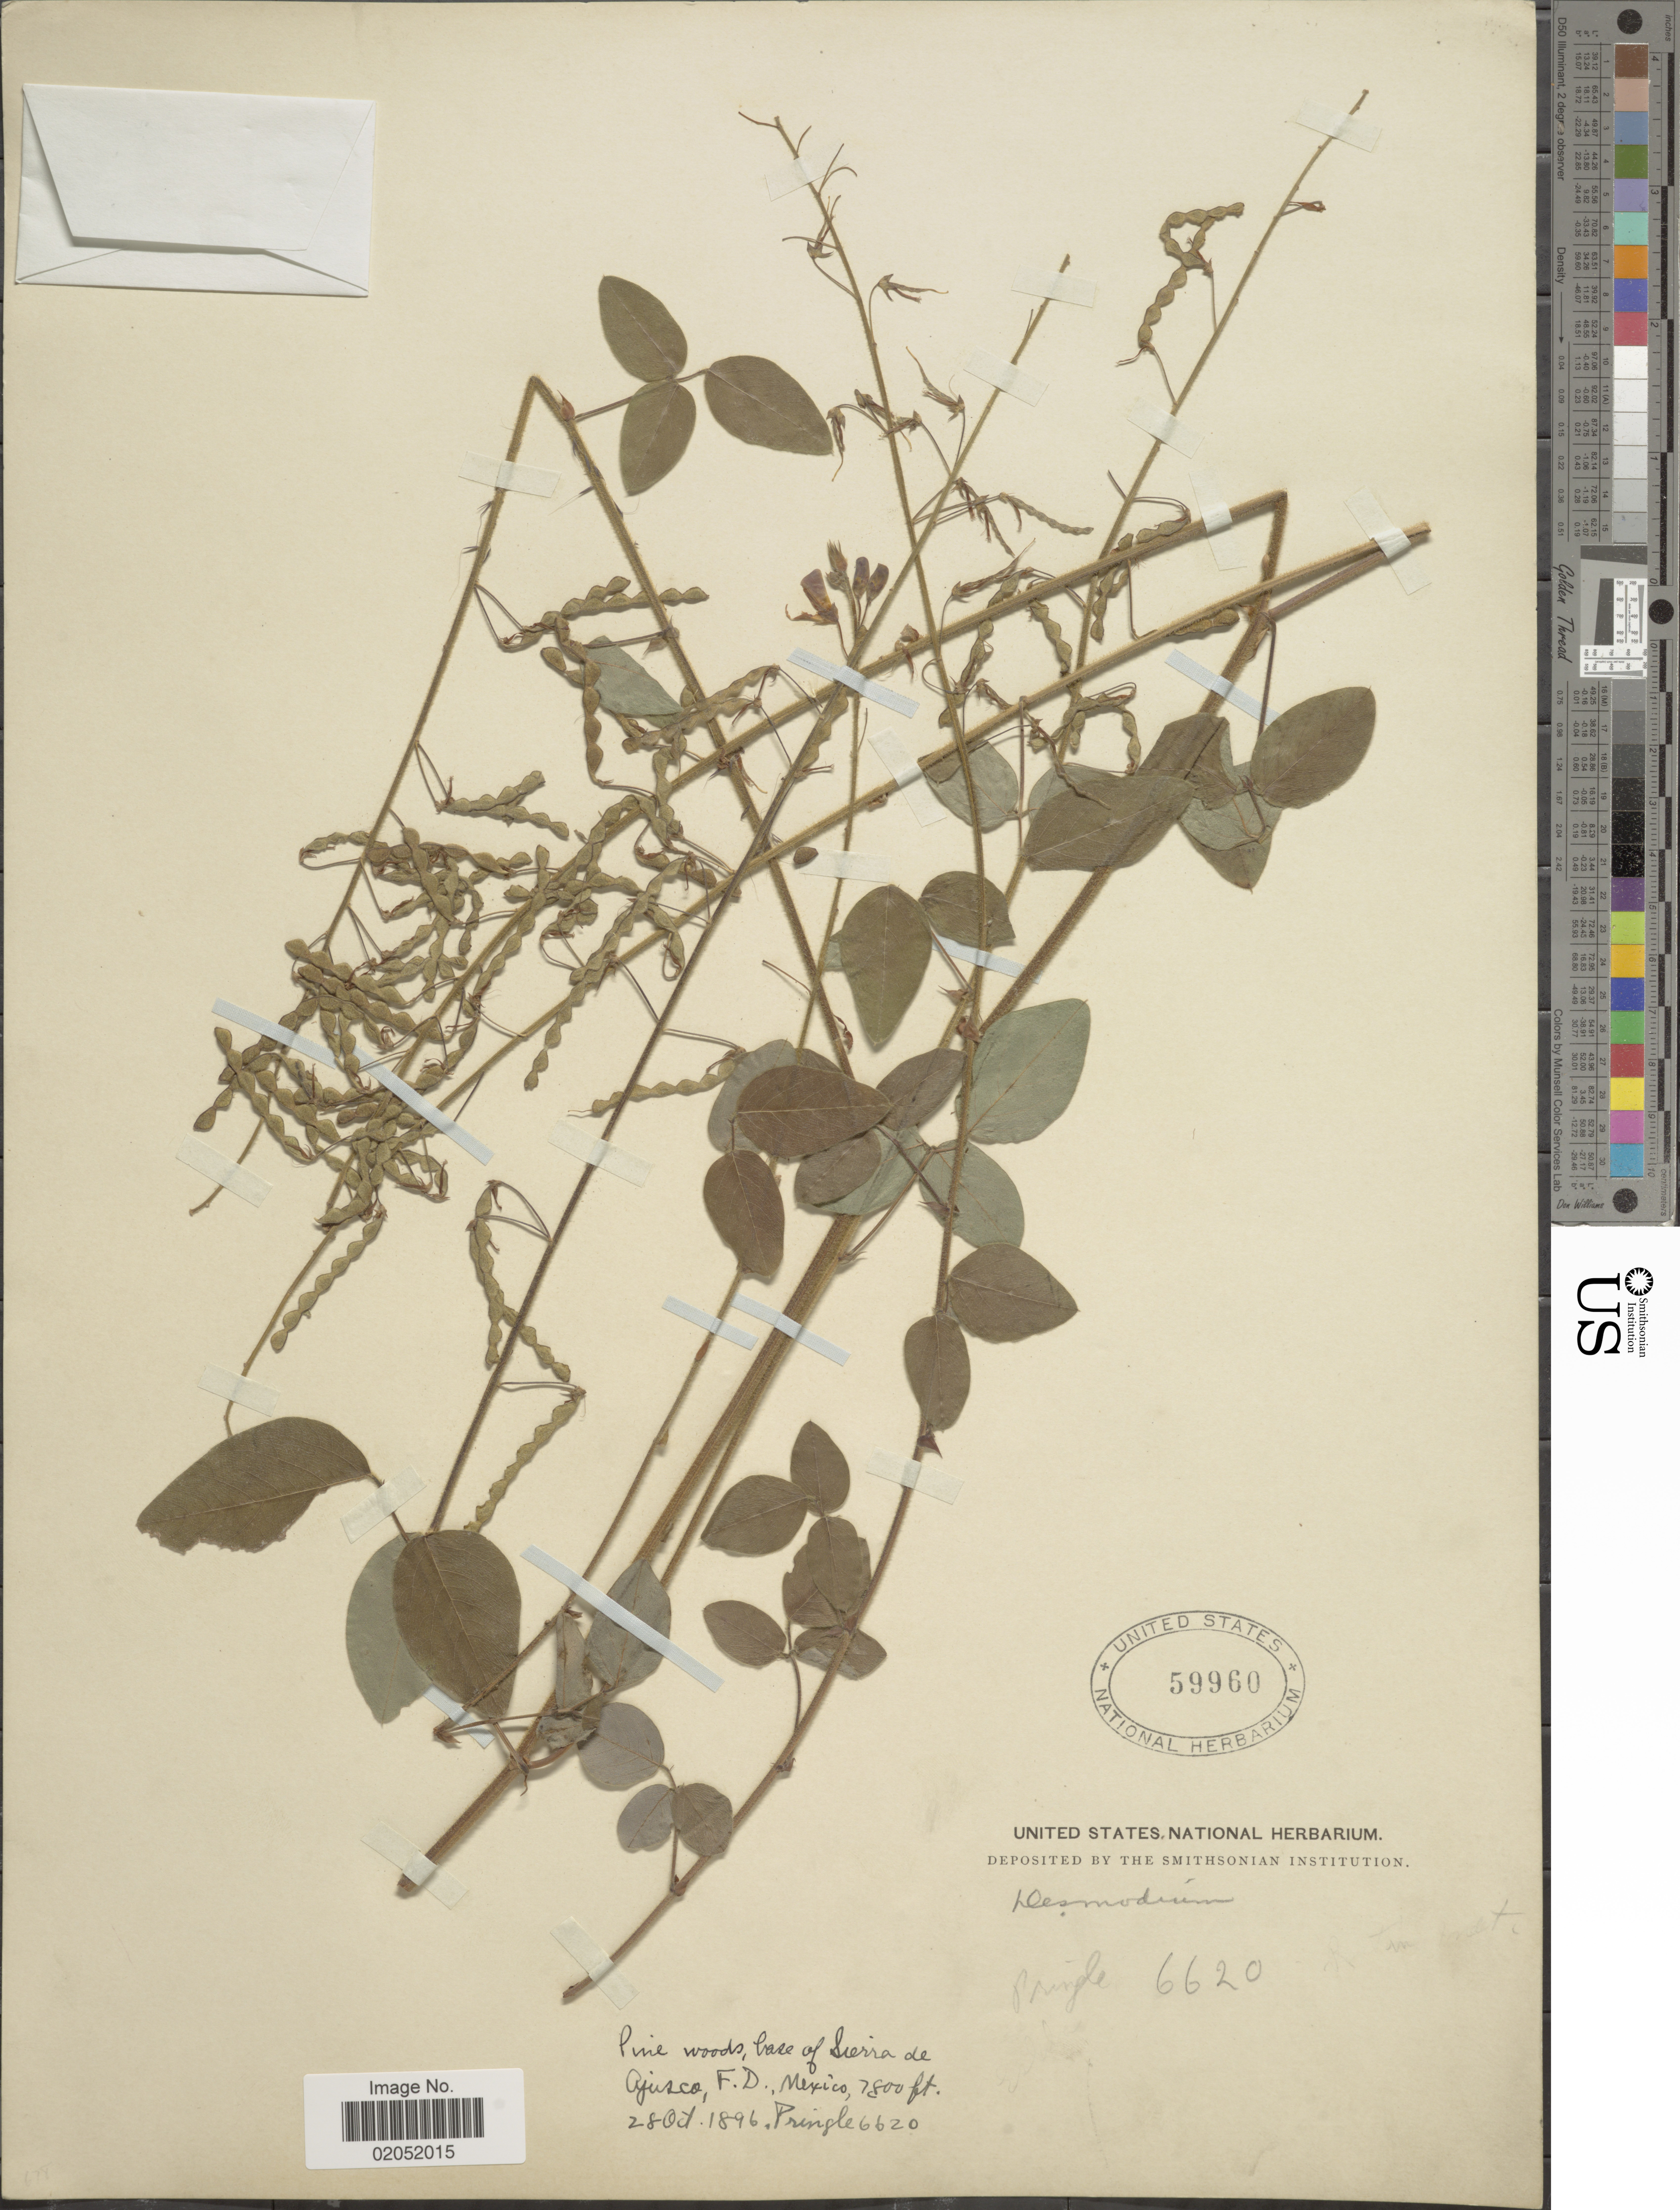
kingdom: Plantae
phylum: Tracheophyta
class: Magnoliopsida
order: Fabales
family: Fabaceae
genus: Desmodium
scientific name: Desmodium aparines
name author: (Link) DC.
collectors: -- Pringle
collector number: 6620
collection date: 1896-10-28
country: Mexico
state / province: Distrito Federal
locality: Base of Sierra de Ajusca, F. D.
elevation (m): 2377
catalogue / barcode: US 59960